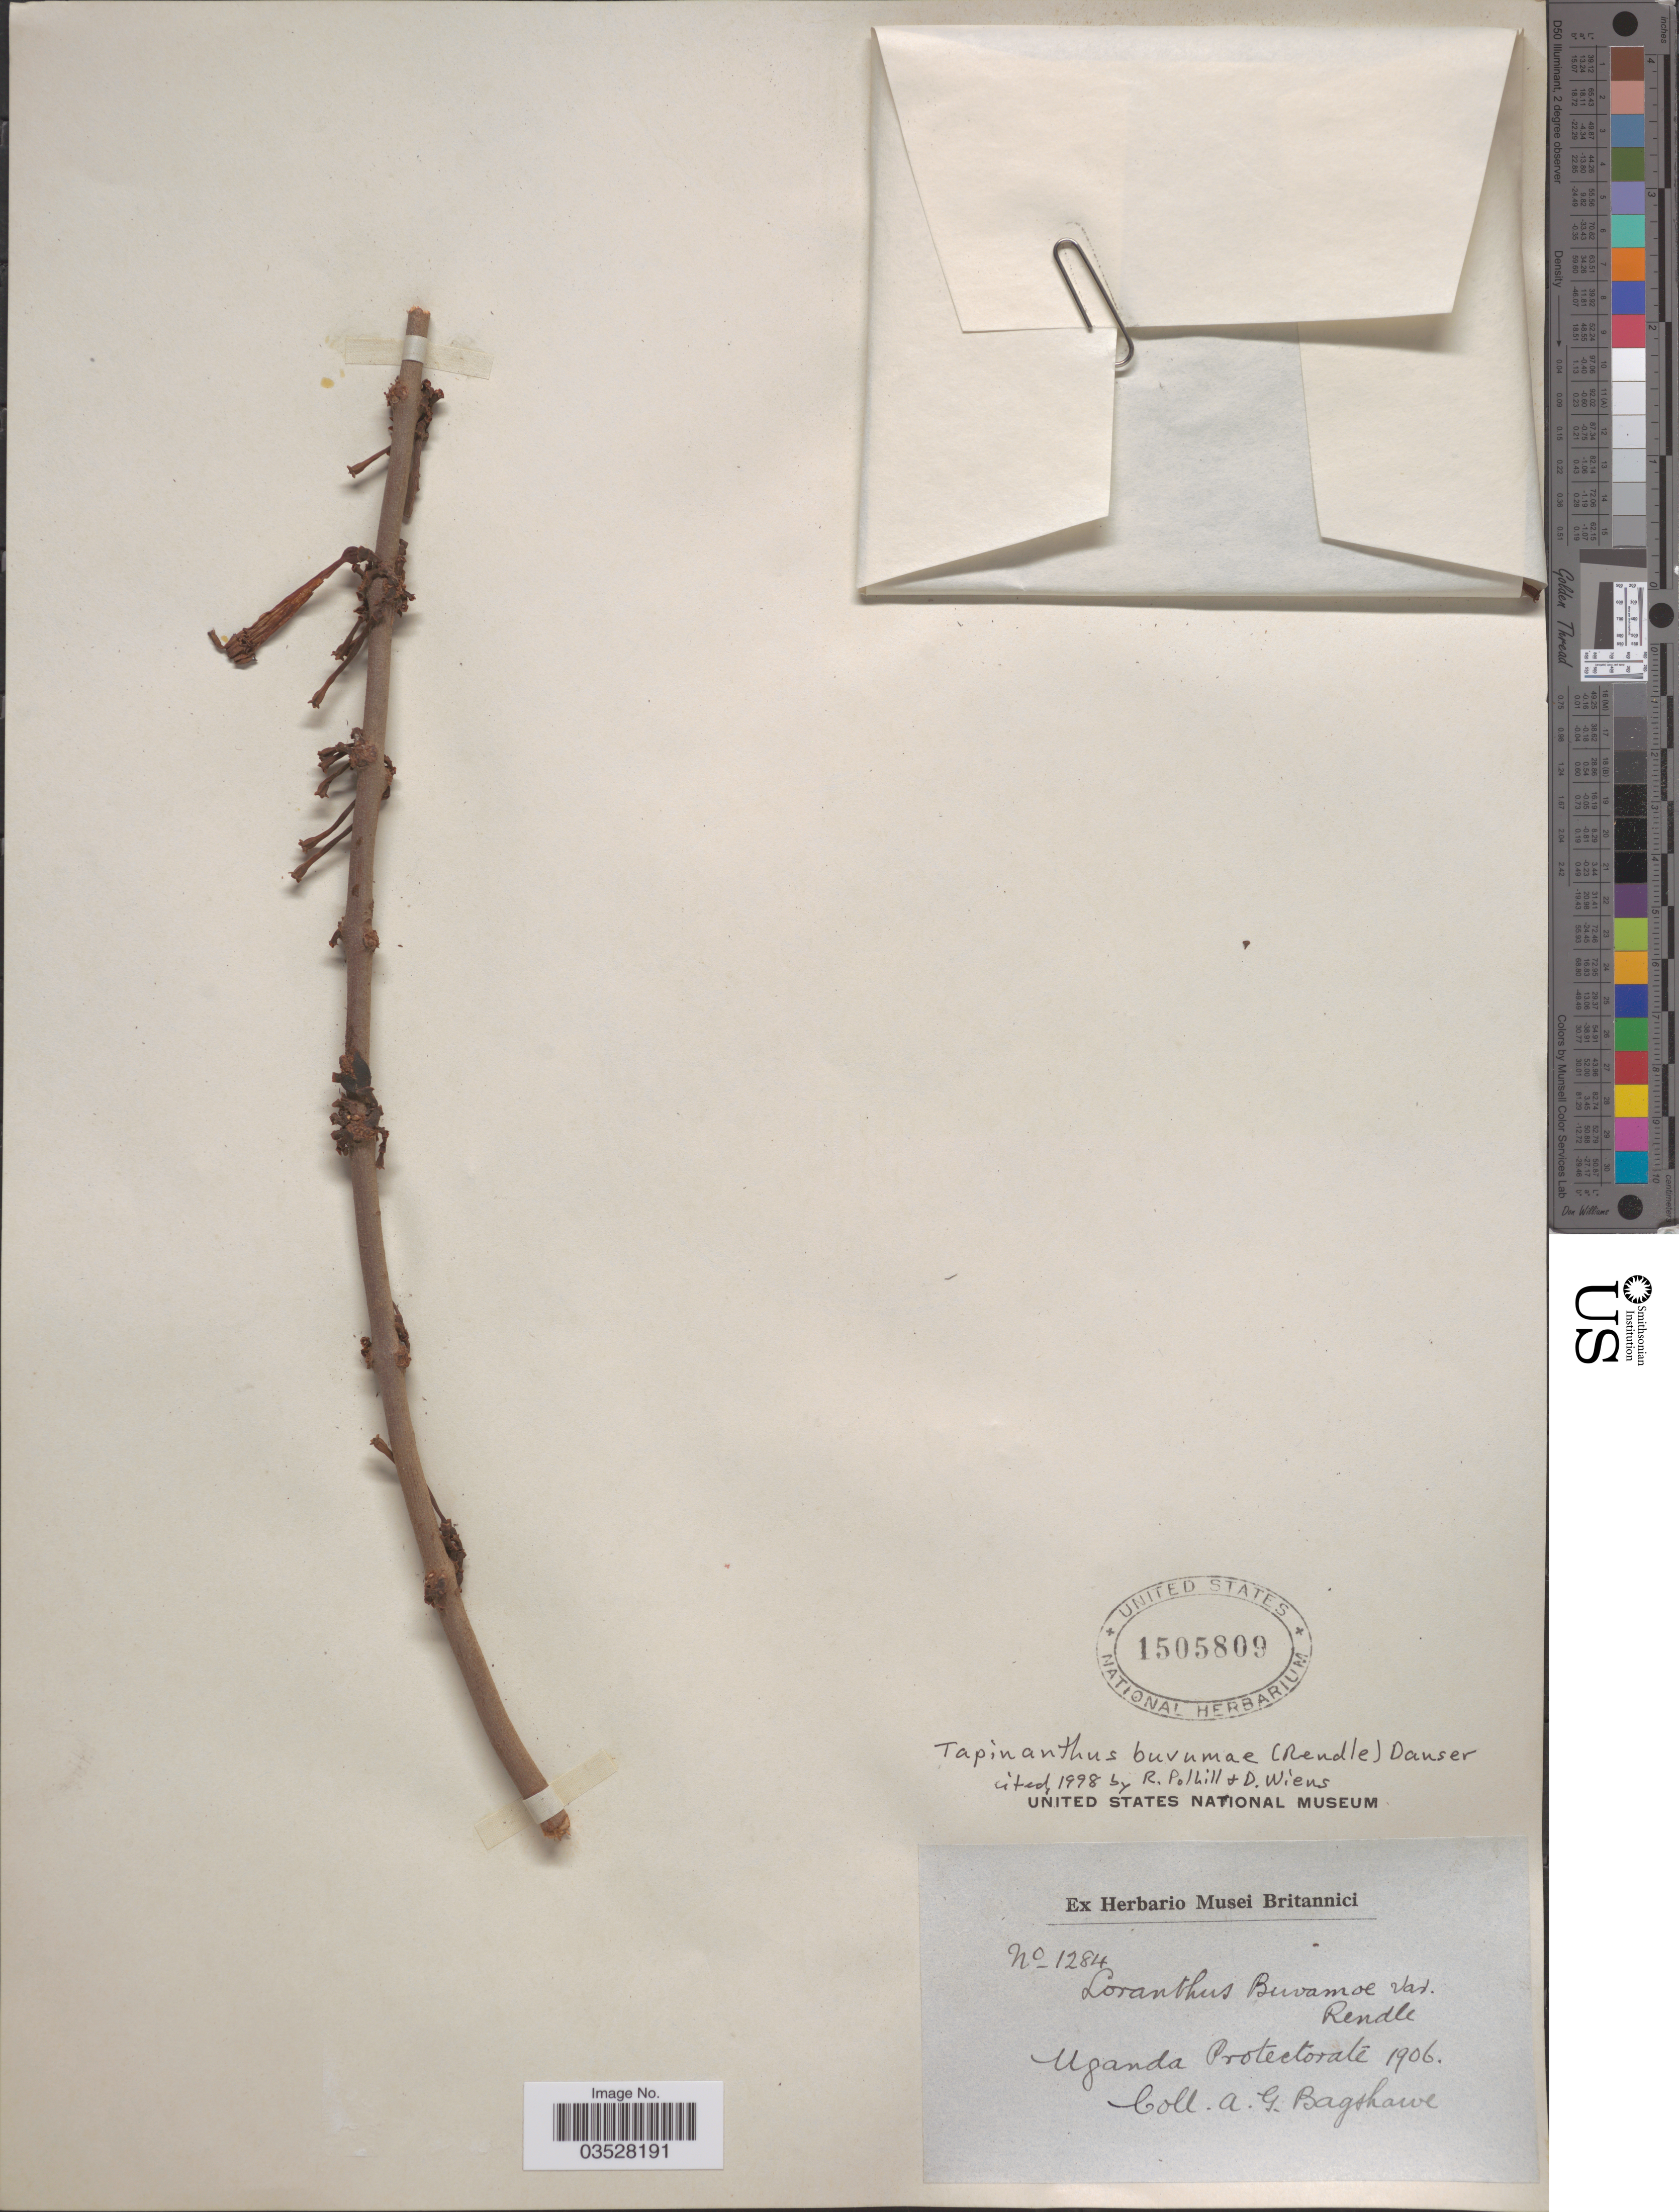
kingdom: Plantae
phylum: Tracheophyta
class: Magnoliopsida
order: Santalales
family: Loranthaceae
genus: Tapinanthus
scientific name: Tapinanthus buvumae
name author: (Rendle) Danser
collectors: A. Bagshawe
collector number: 1284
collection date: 1906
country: Uganda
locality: Uganda Protectorate.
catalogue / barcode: US 1505809